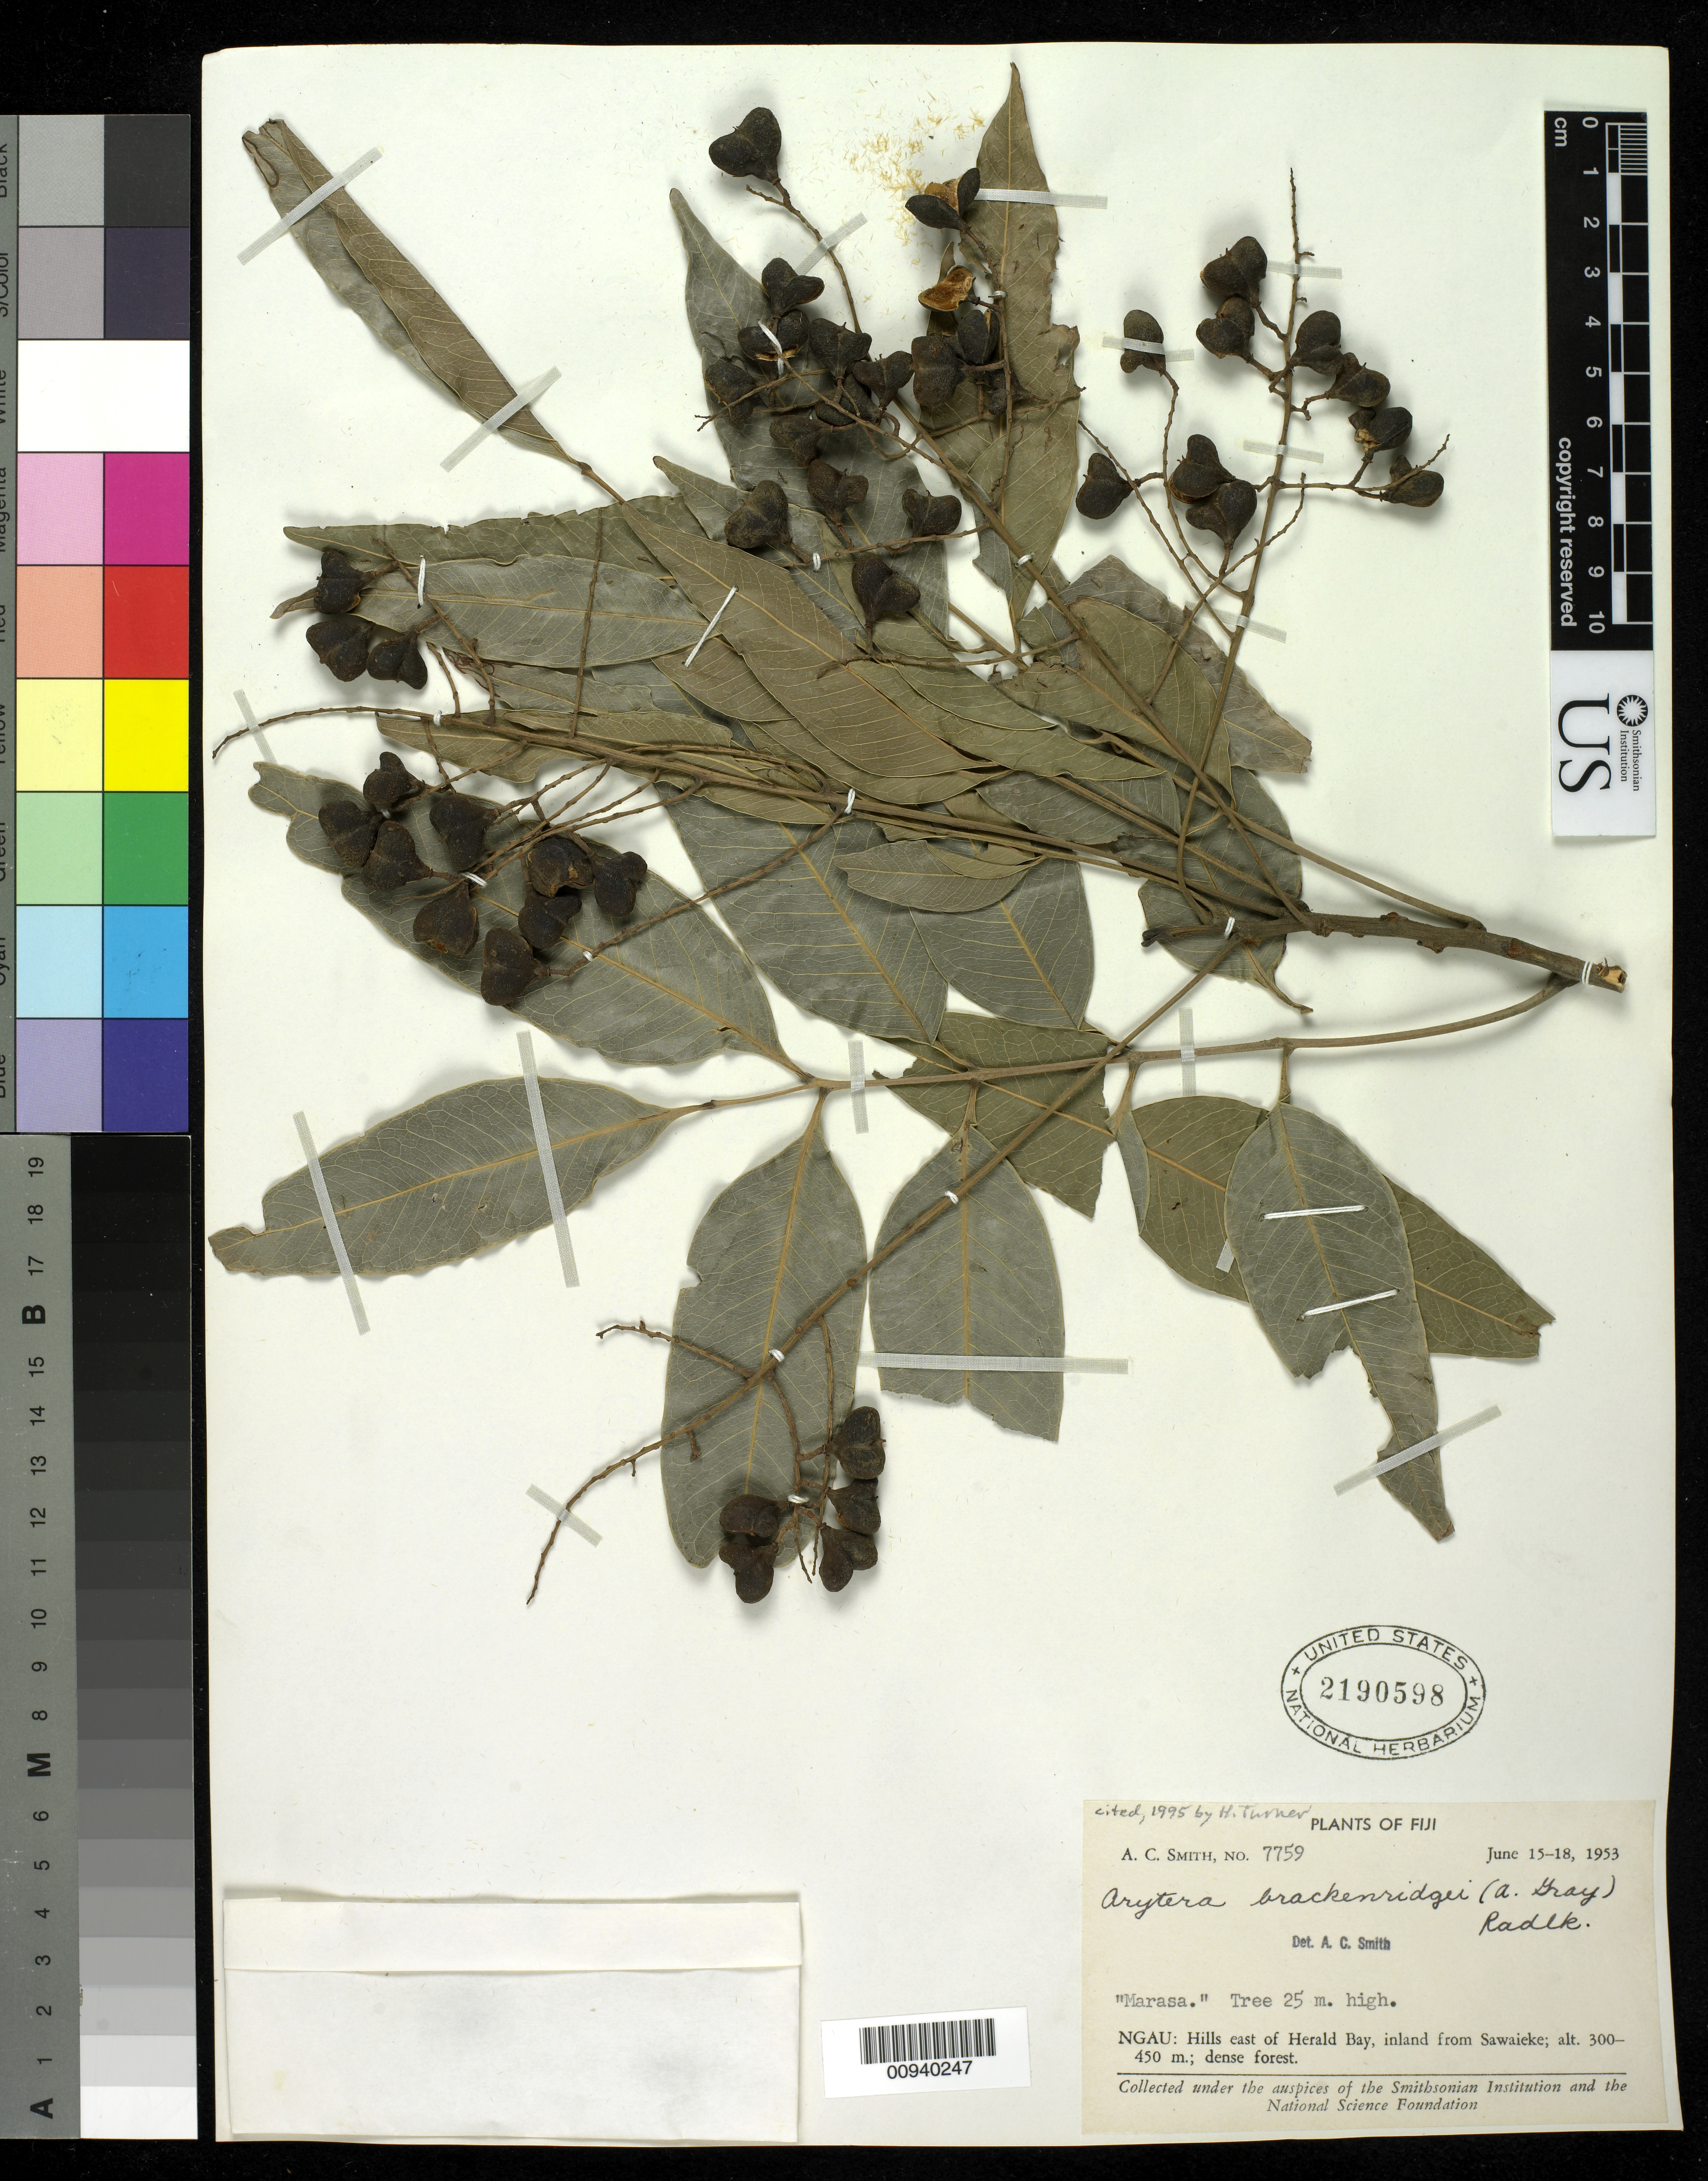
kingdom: Plantae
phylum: Tracheophyta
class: Magnoliopsida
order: Sapindales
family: Sapindaceae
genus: Lepidocupania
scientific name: Lepidocupania brackenridgei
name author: (A. Gray) Buerki et al.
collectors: C. A. Smith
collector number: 7759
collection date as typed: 15 Jun 1953 to 18 Jun 1953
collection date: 1953-06-15/1953-06-18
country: Fiji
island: Gau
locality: Hills E of Herald Bay inland from Sawaieke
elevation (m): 300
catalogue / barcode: US 2190598